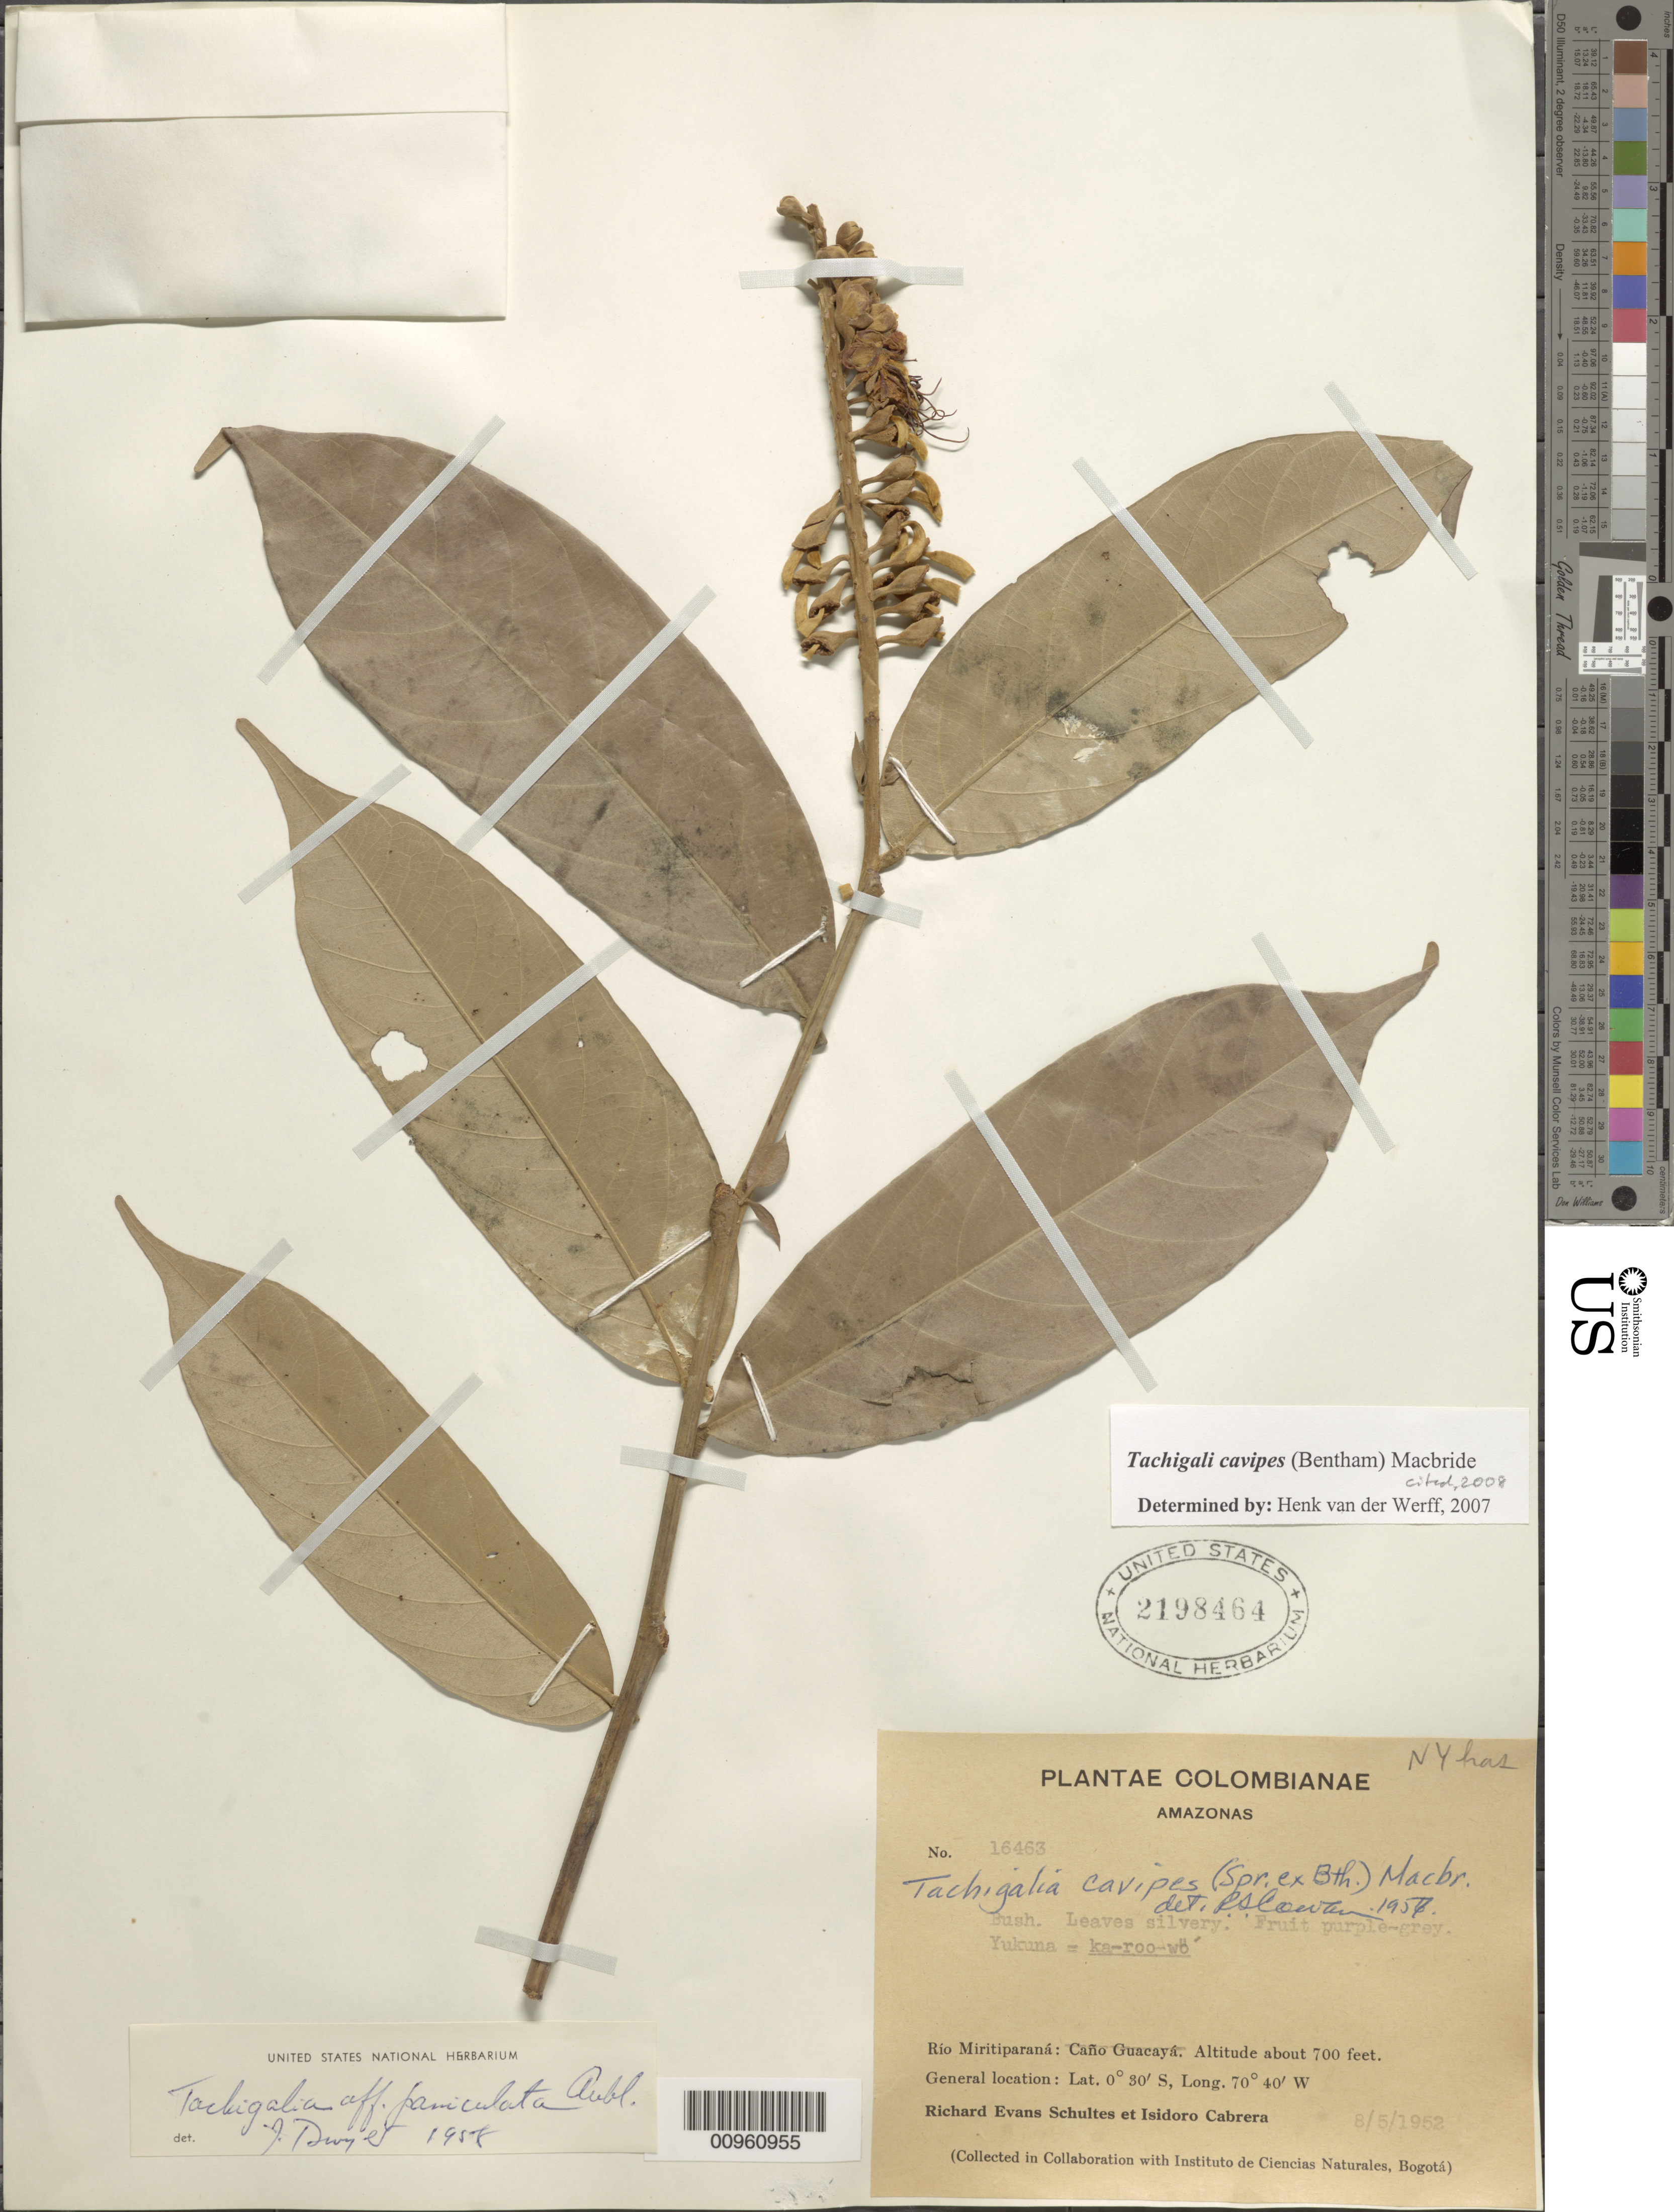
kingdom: Plantae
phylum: Tracheophyta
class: Magnoliopsida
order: Fabales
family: Fabaceae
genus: Tachigali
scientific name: Tachigali cavipes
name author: (Benth. ex Spruce) J.F. Macbr.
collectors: R. E. Schultes & I. Cabrera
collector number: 16463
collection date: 1952-05-08 or 1952-08-05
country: Colombia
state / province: Amazônas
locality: Rio Miritiparana. Amazonas. Plantae Colombianae.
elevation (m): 213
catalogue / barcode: US 2198464